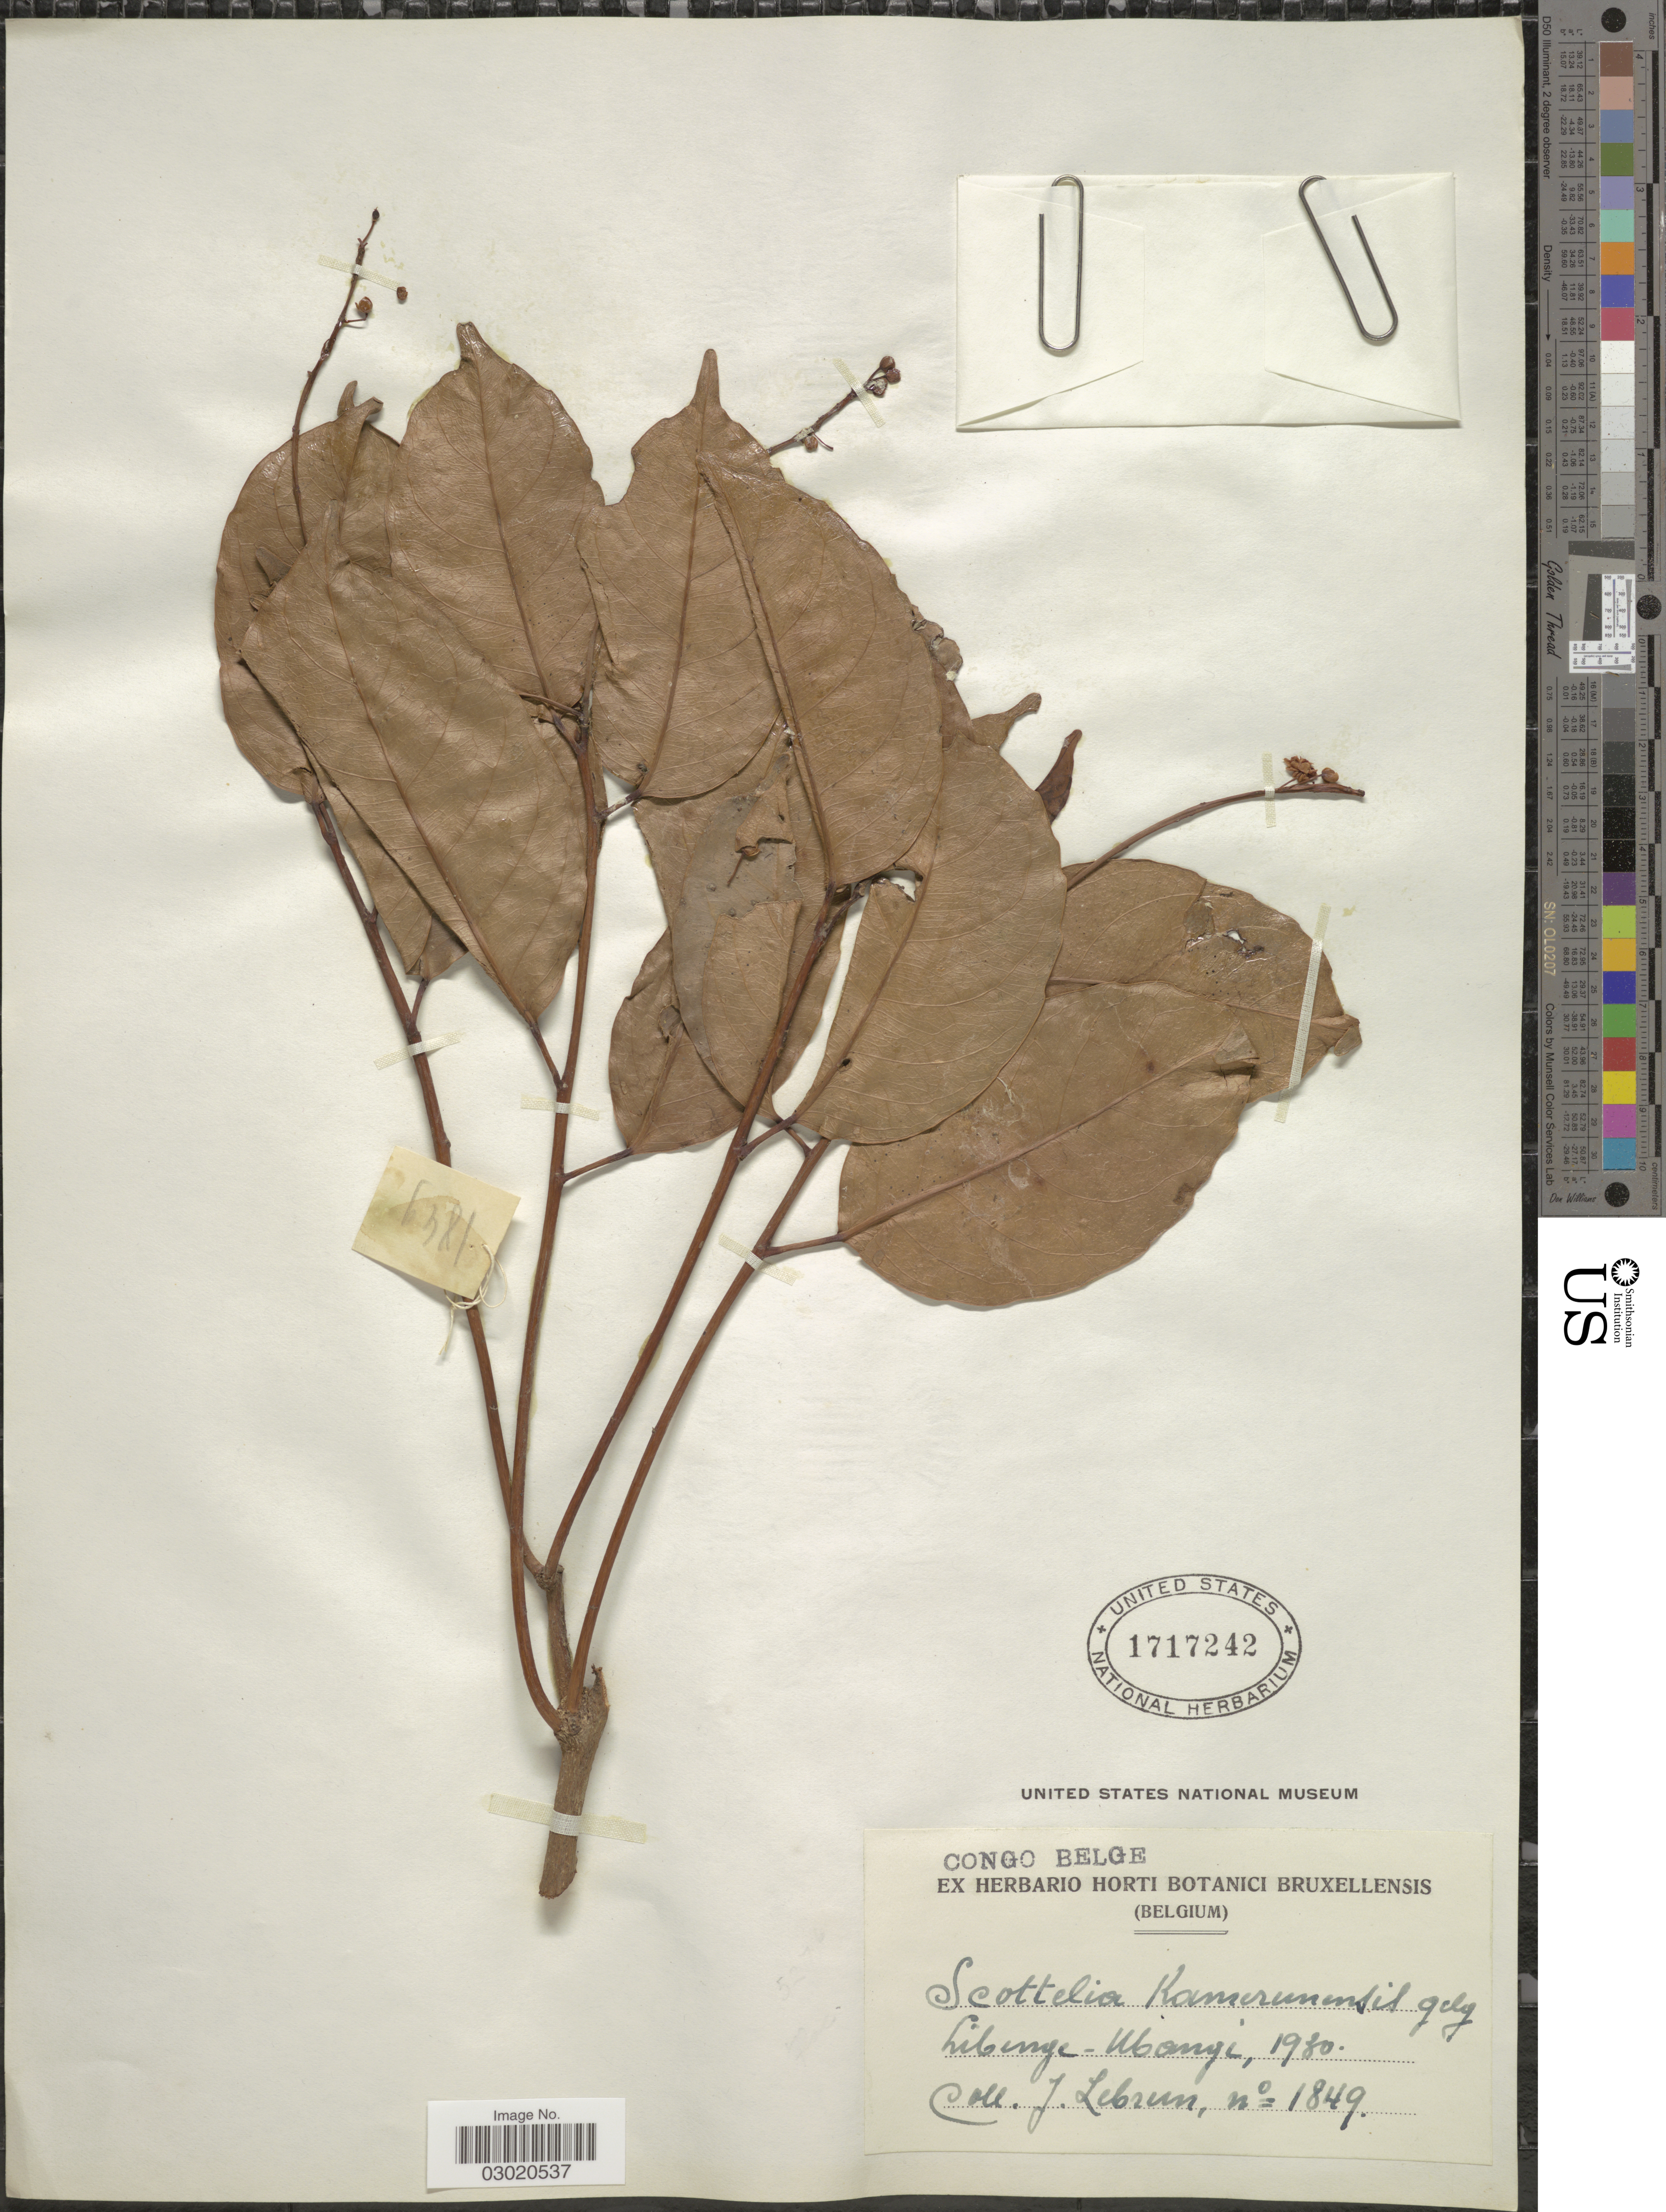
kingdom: Plantae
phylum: Tracheophyta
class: Magnoliopsida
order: Malpighiales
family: Achariaceae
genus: Scottellia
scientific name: Scottellia kamerunensis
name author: Gilg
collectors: J. A. Lebrun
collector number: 1849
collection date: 1930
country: Congo, Democratic Republic of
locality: Libenge - Ubangi.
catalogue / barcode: US 1717242